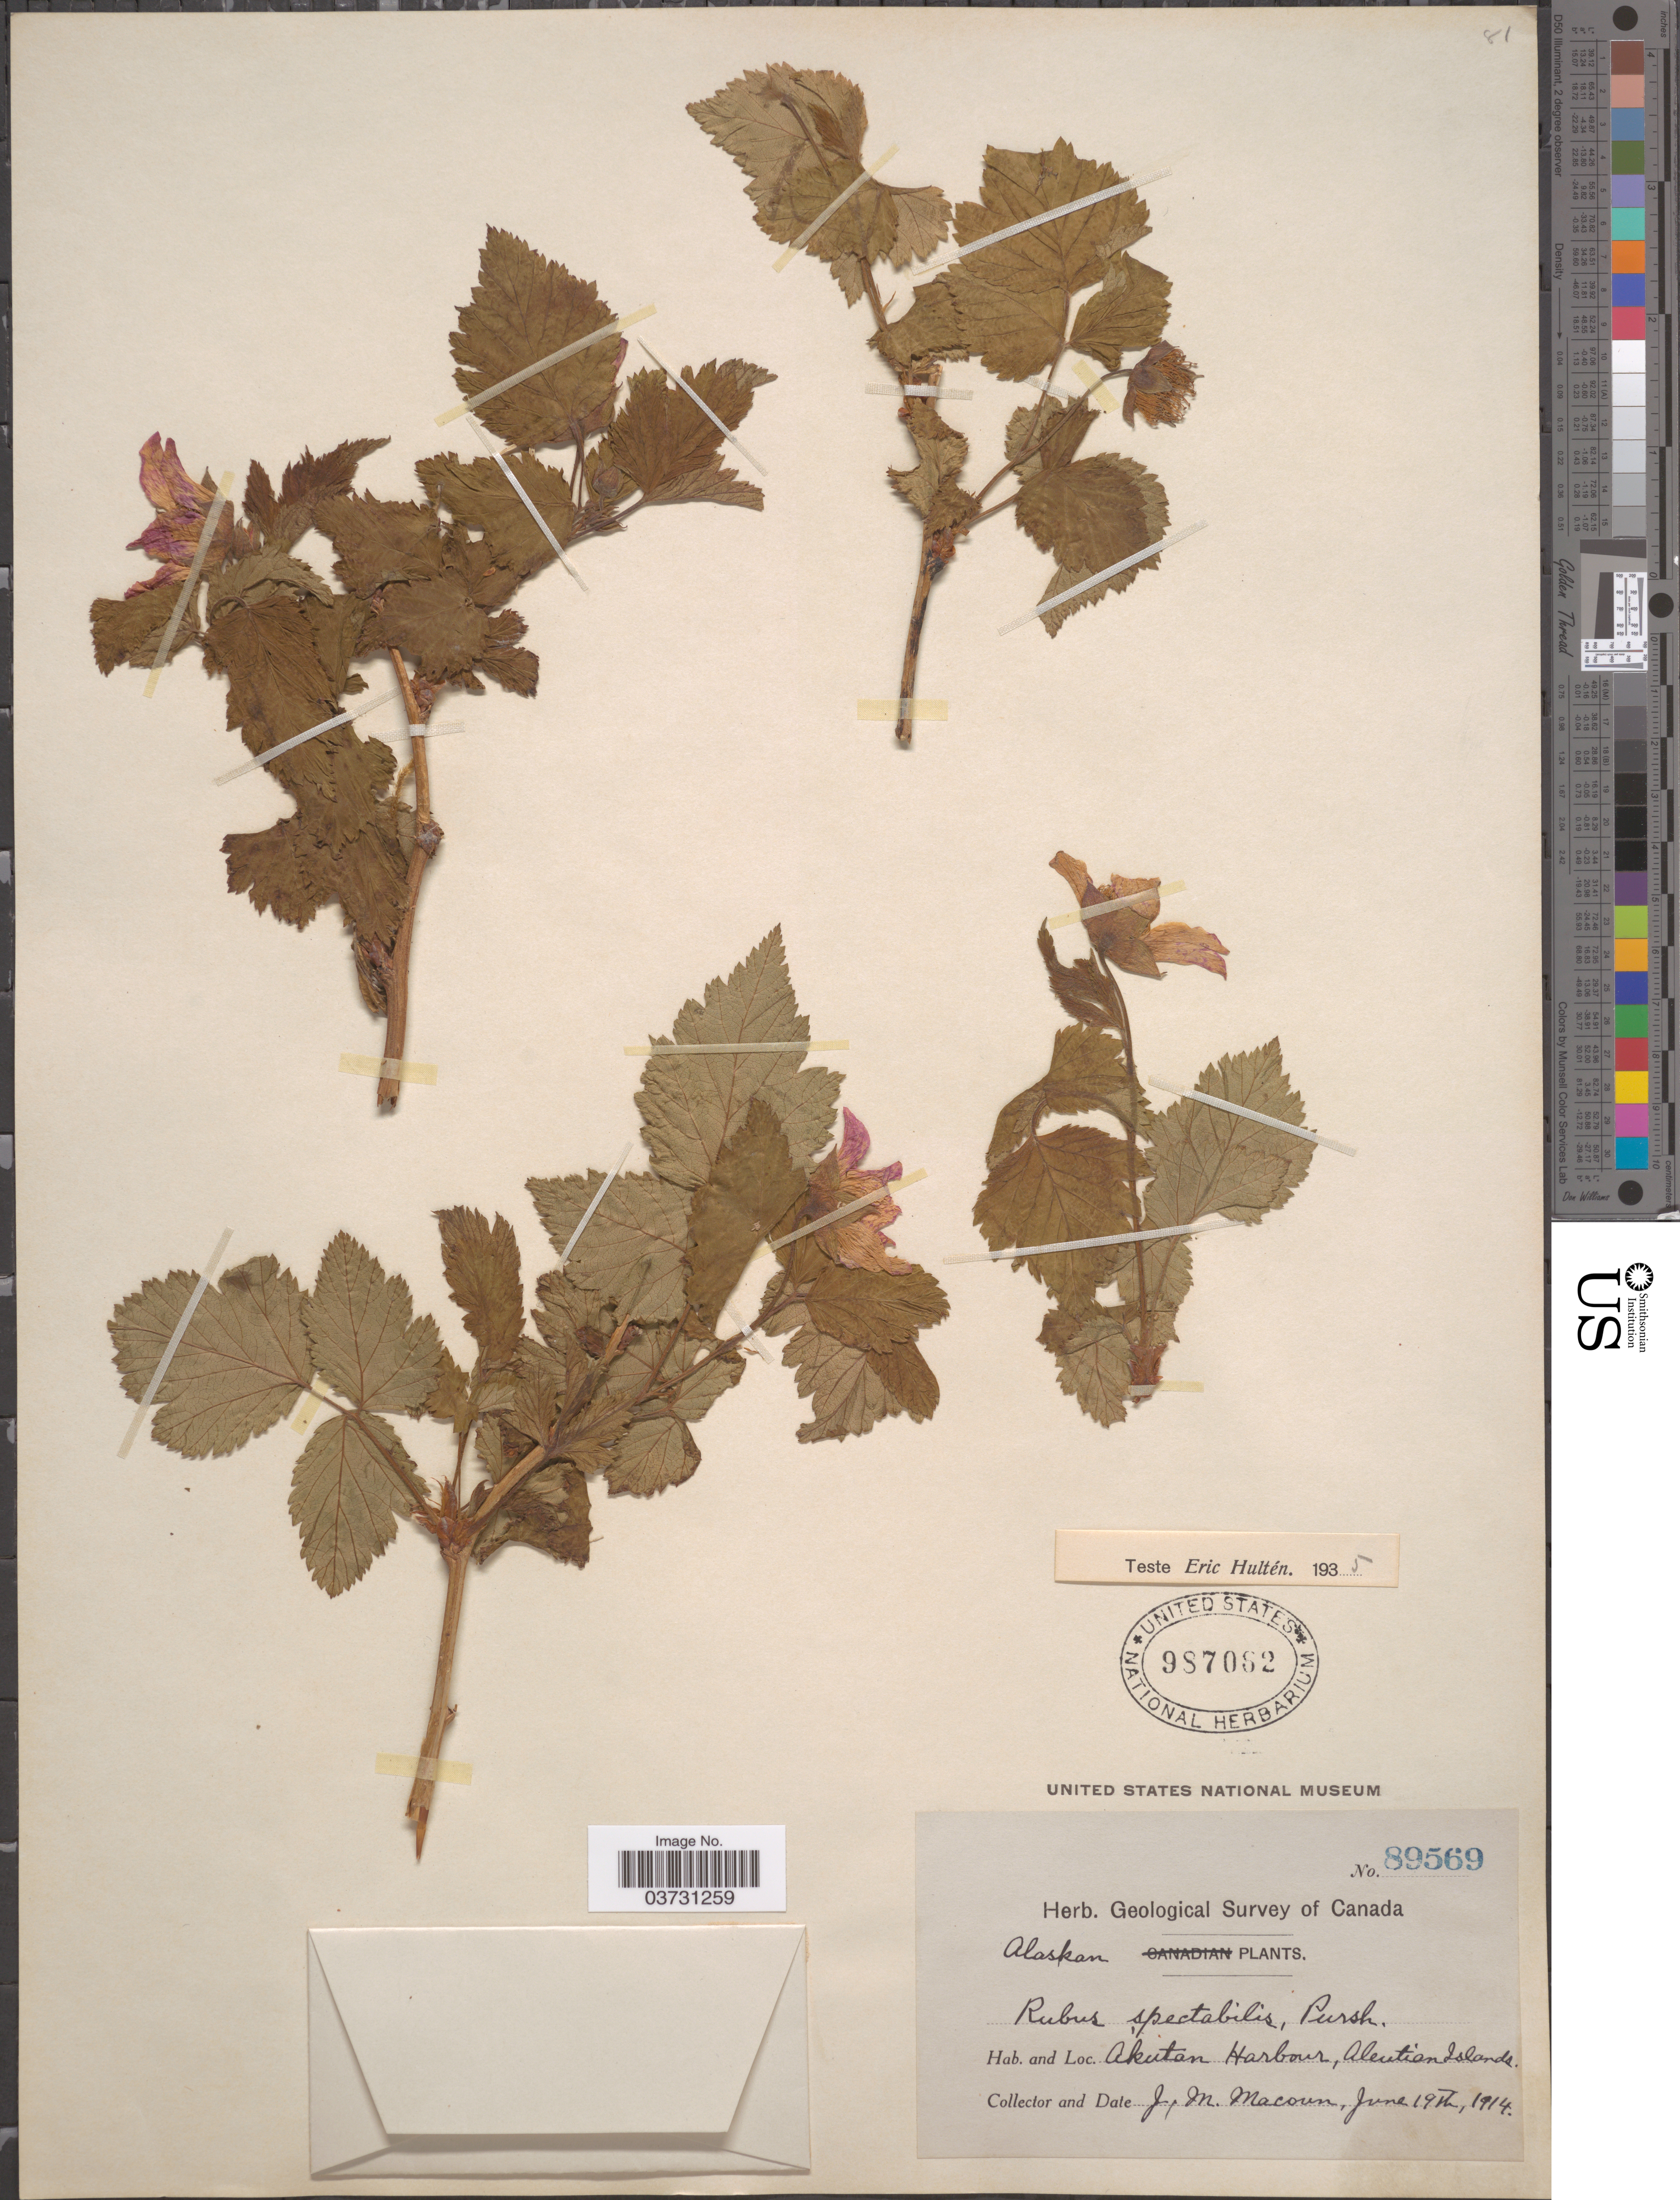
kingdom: Plantae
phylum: Tracheophyta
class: Magnoliopsida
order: Rosales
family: Rosaceae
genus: Rubus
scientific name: Rubus spectabilis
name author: Pursh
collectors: J. M. Macoun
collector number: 89569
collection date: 1914-06-19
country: United States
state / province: Alaska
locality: Akutan Harbour, Aleutian Islands.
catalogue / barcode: US 987062